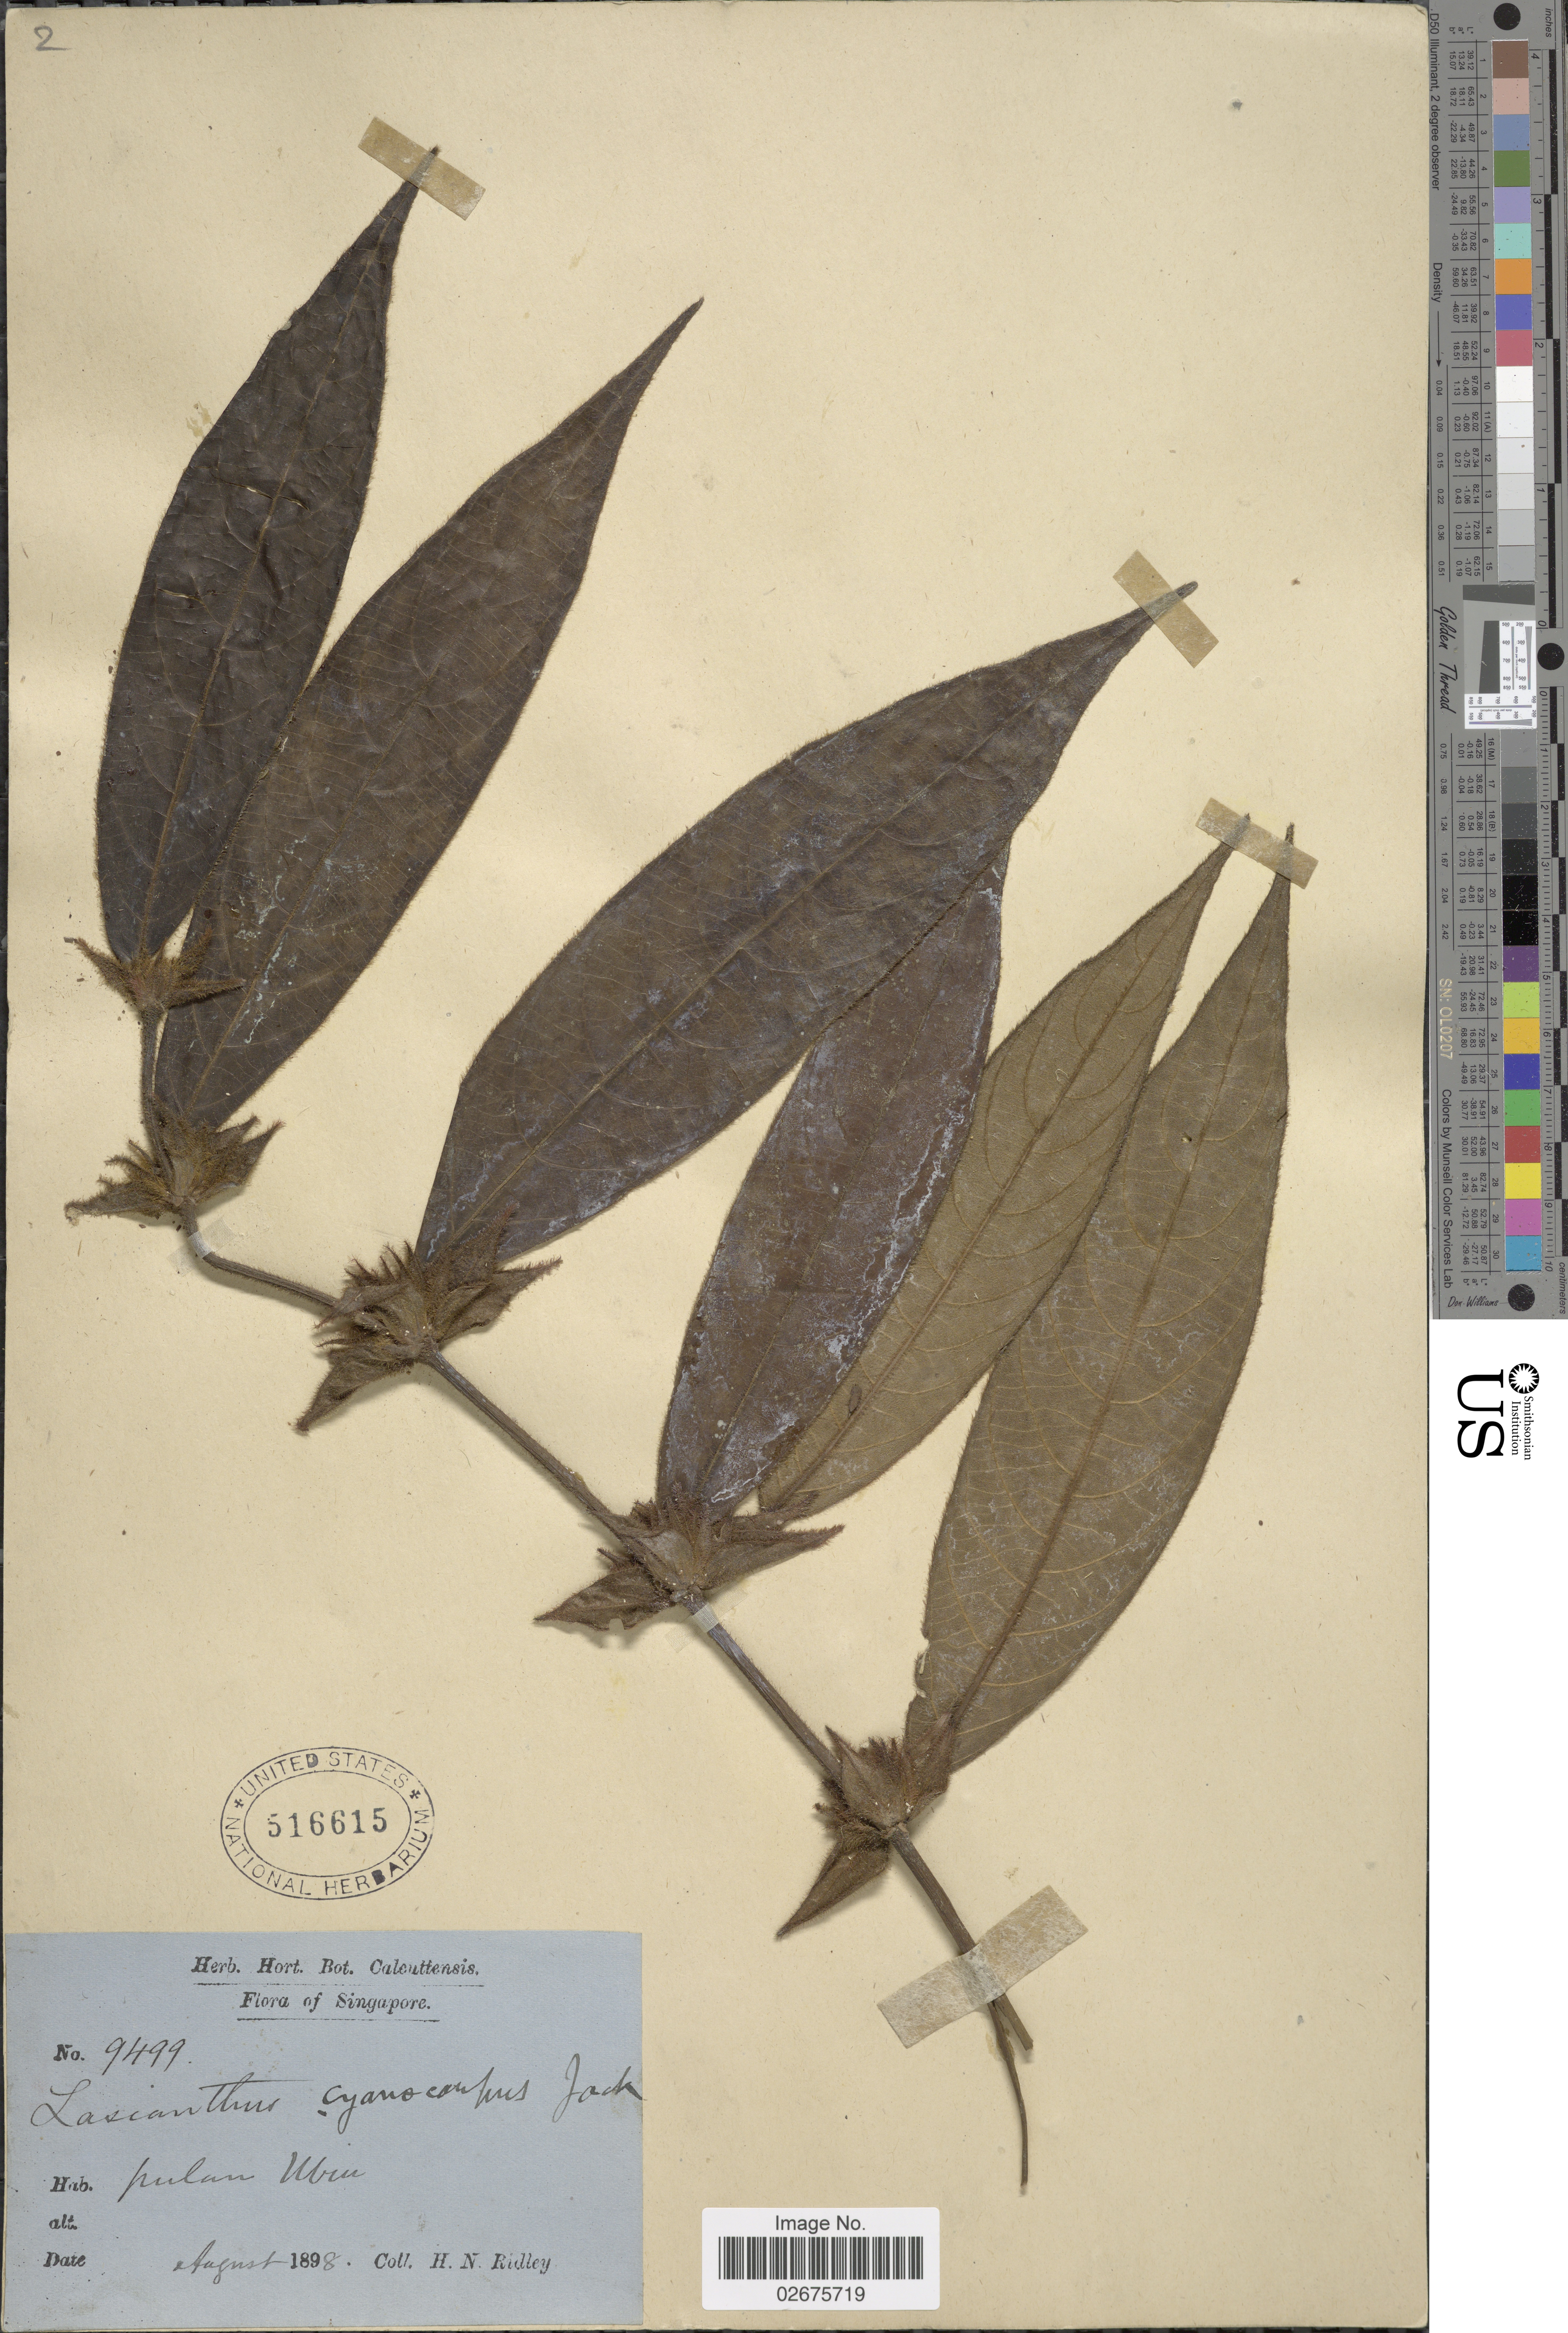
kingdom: Plantae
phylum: Tracheophyta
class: Magnoliopsida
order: Gentianales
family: Rubiaceae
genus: Lasianthus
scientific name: Lasianthus cyanocarpus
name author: Jack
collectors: H. N. Ridley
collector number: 9499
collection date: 1898-08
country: Singapore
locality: Pulan Ubin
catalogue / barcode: US 516615